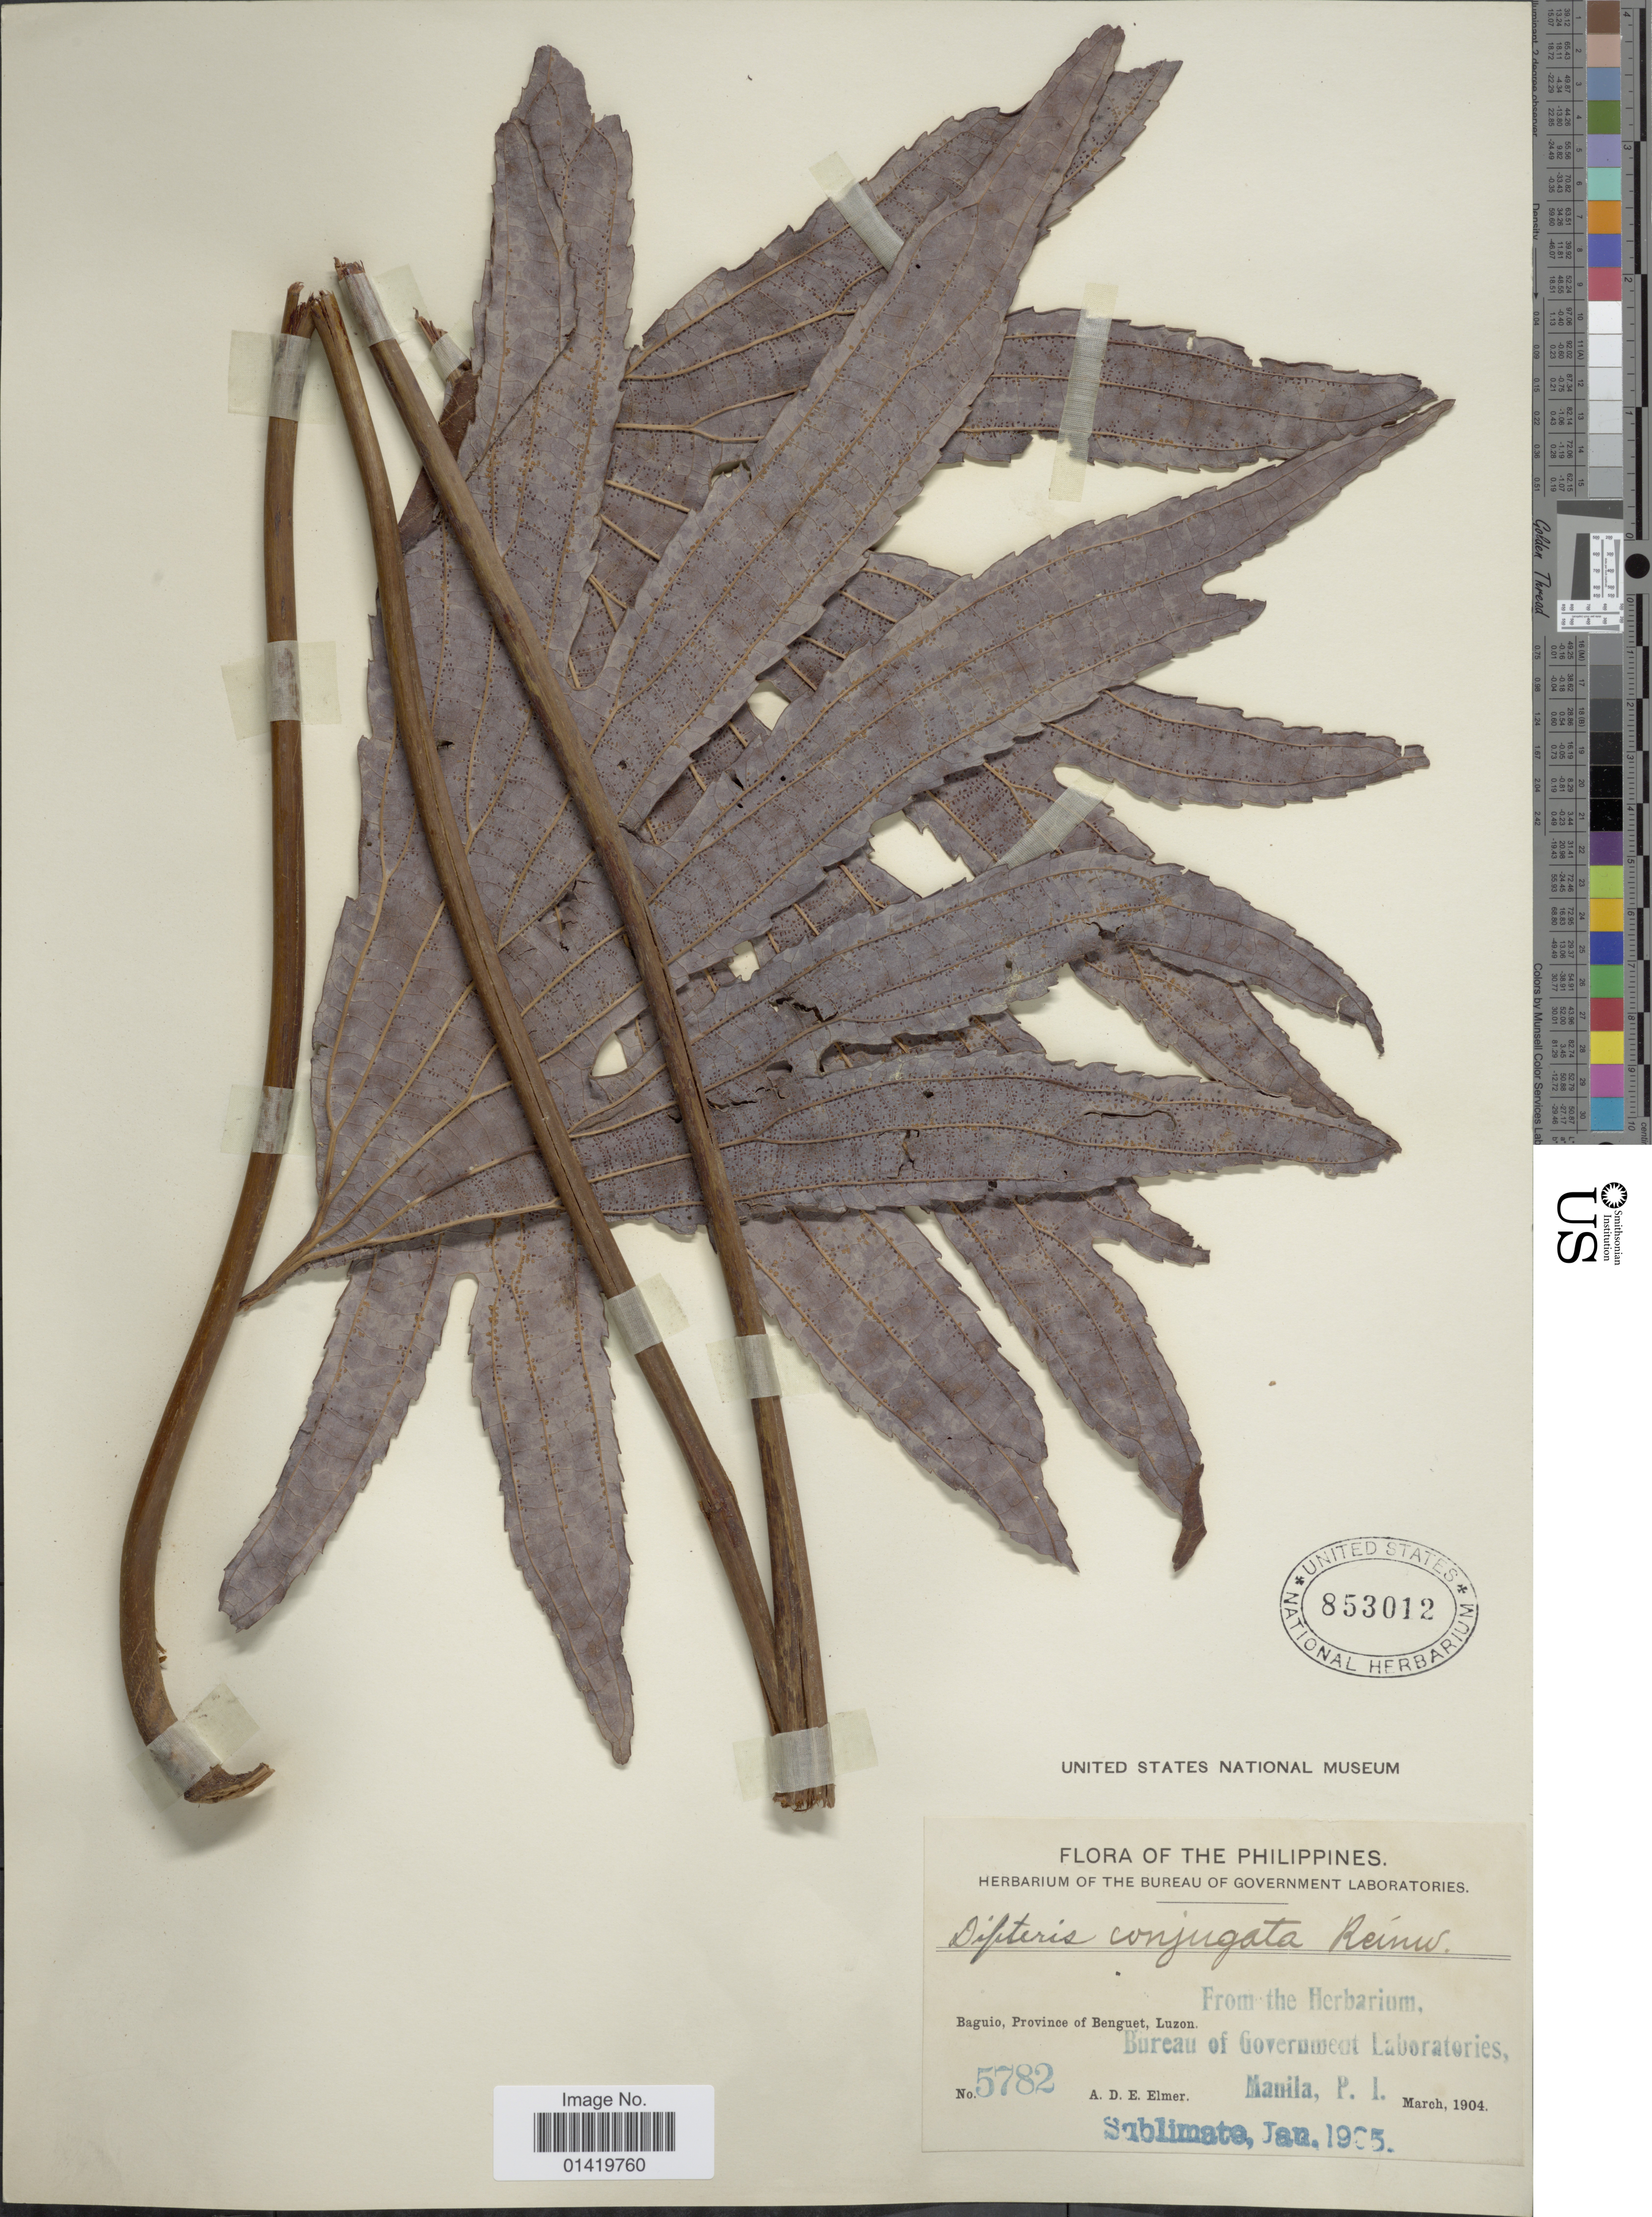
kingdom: Plantae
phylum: Tracheophyta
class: Polypodiopsida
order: Gleicheniales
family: Dipteridaceae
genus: Dipteris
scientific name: Dipteris conjugata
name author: Reinw.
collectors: A. D. E. Elmer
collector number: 5782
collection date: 1904-03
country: Philippines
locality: Baguio, Prov. of Benguet, Luzon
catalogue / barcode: US 853012